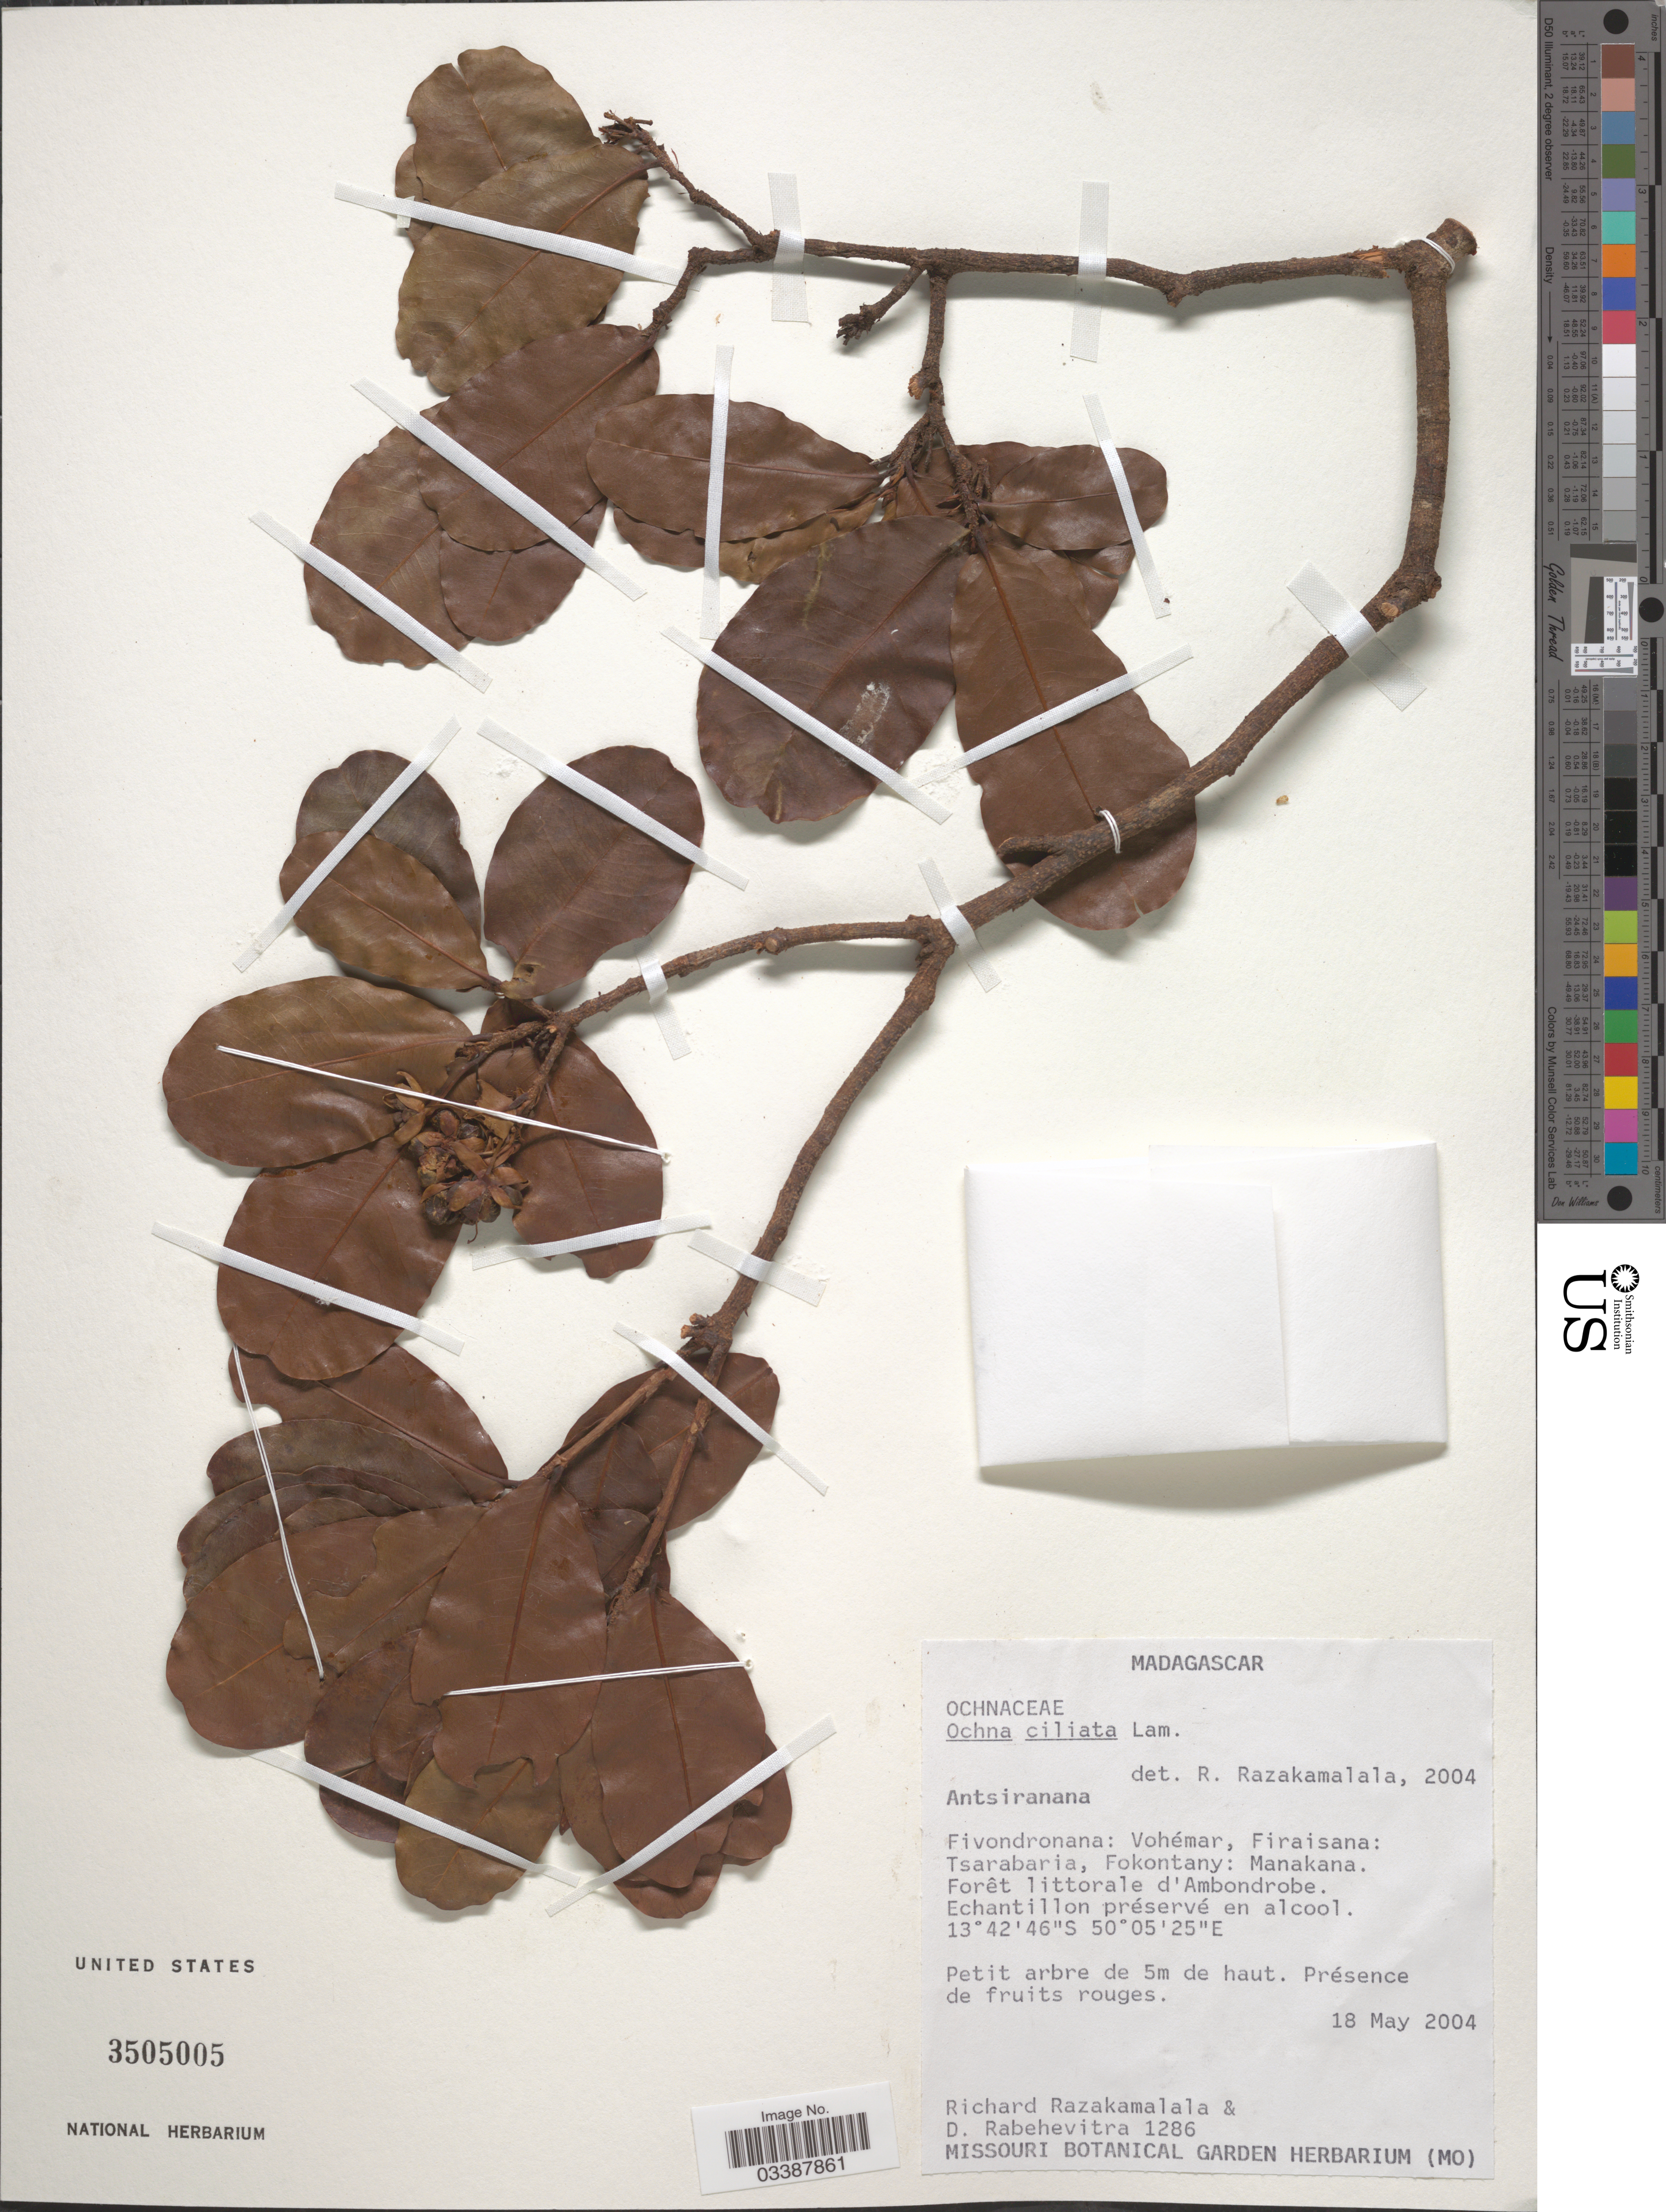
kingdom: Plantae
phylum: Tracheophyta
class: Magnoliopsida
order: Malpighiales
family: Ochnaceae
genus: Ochna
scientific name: Ochna ciliata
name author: Lam.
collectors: R. Razakamalala & D. Rabehevitra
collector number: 1286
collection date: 2004-05-18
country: Madagascar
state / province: Sava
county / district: Vohémar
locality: Fivondronana: Vohémar, Firaisana: Tsarabaria, Fokontany: Manakana. Forêt littorale d'Ambondrobe.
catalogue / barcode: US 3505005